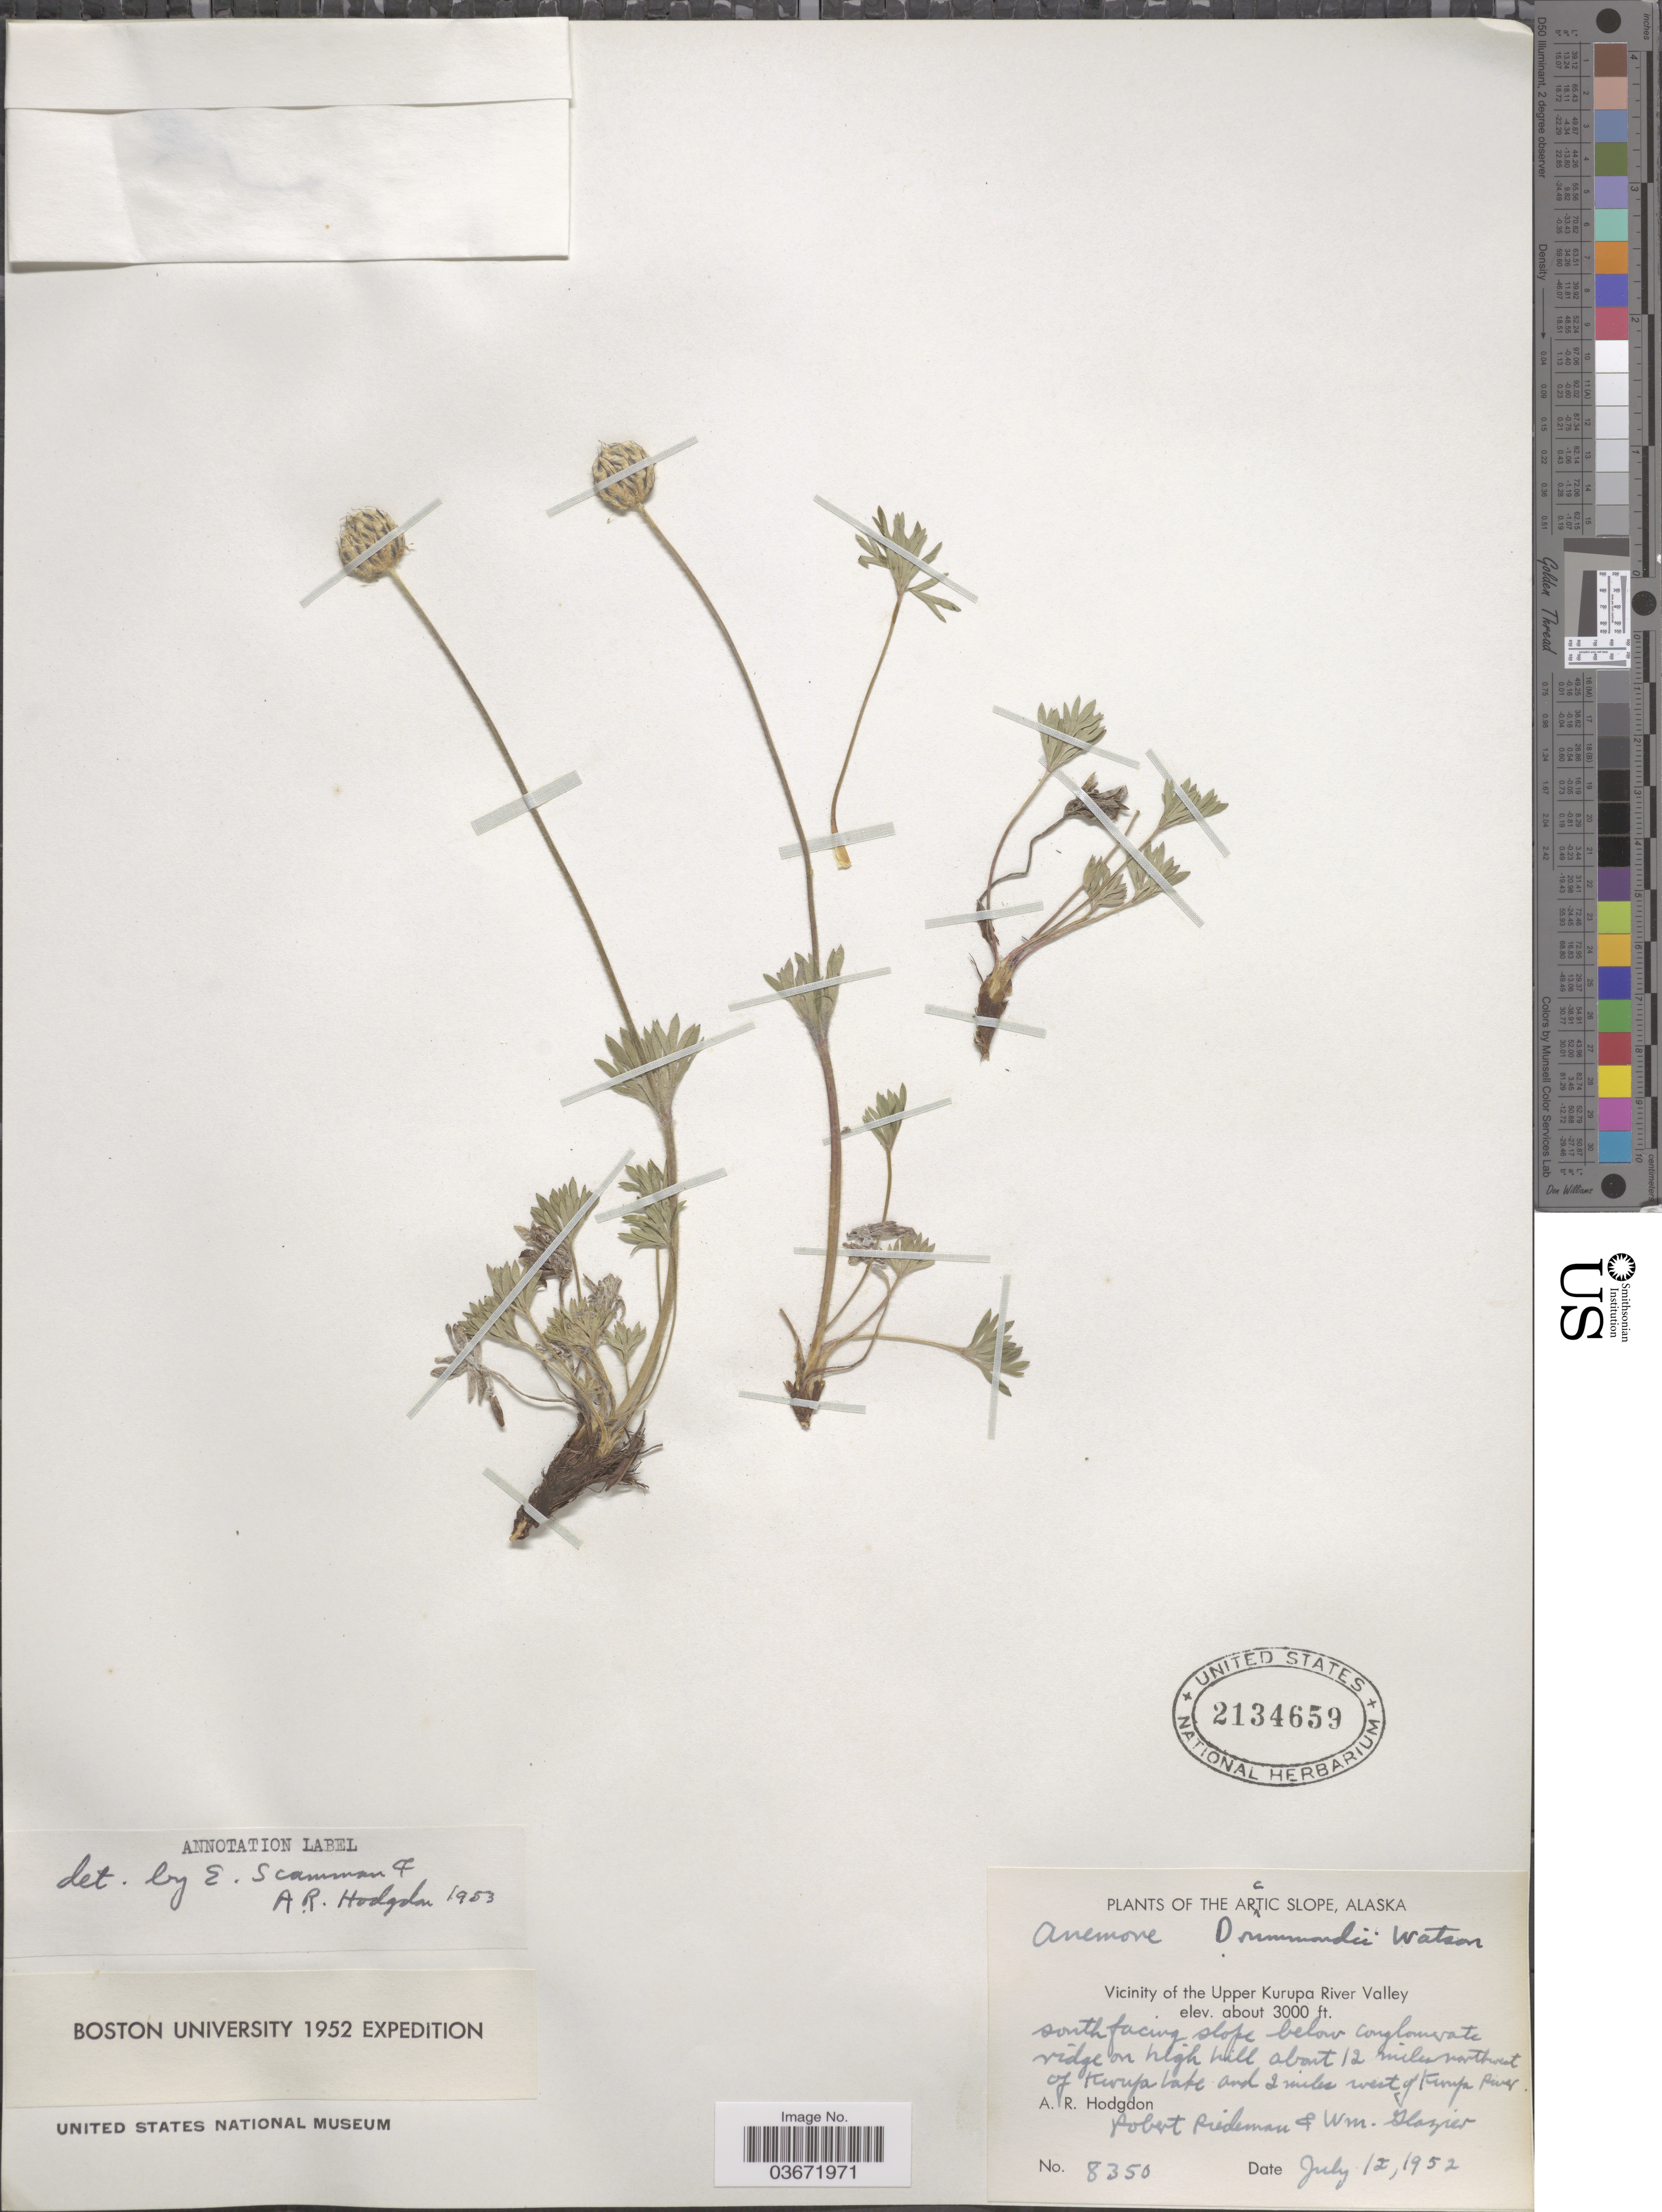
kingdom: Plantae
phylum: Tracheophyta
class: Magnoliopsida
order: Ranunculales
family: Ranunculaceae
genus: Anemone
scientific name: Anemone drummondii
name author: S. Watson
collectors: A. R. Hodgdon, R. Riedeman & W. Glazier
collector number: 8350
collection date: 1952-07-12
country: United States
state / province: Alaska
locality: Arctic Slope. Vicinity of the Upper Kurupa Valley. South facing slope below conglomerate ridge on high hill about 12 miles northwest of Kurupa Lake and 2 miles west of Kurupa River.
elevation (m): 914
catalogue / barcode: US 2134659